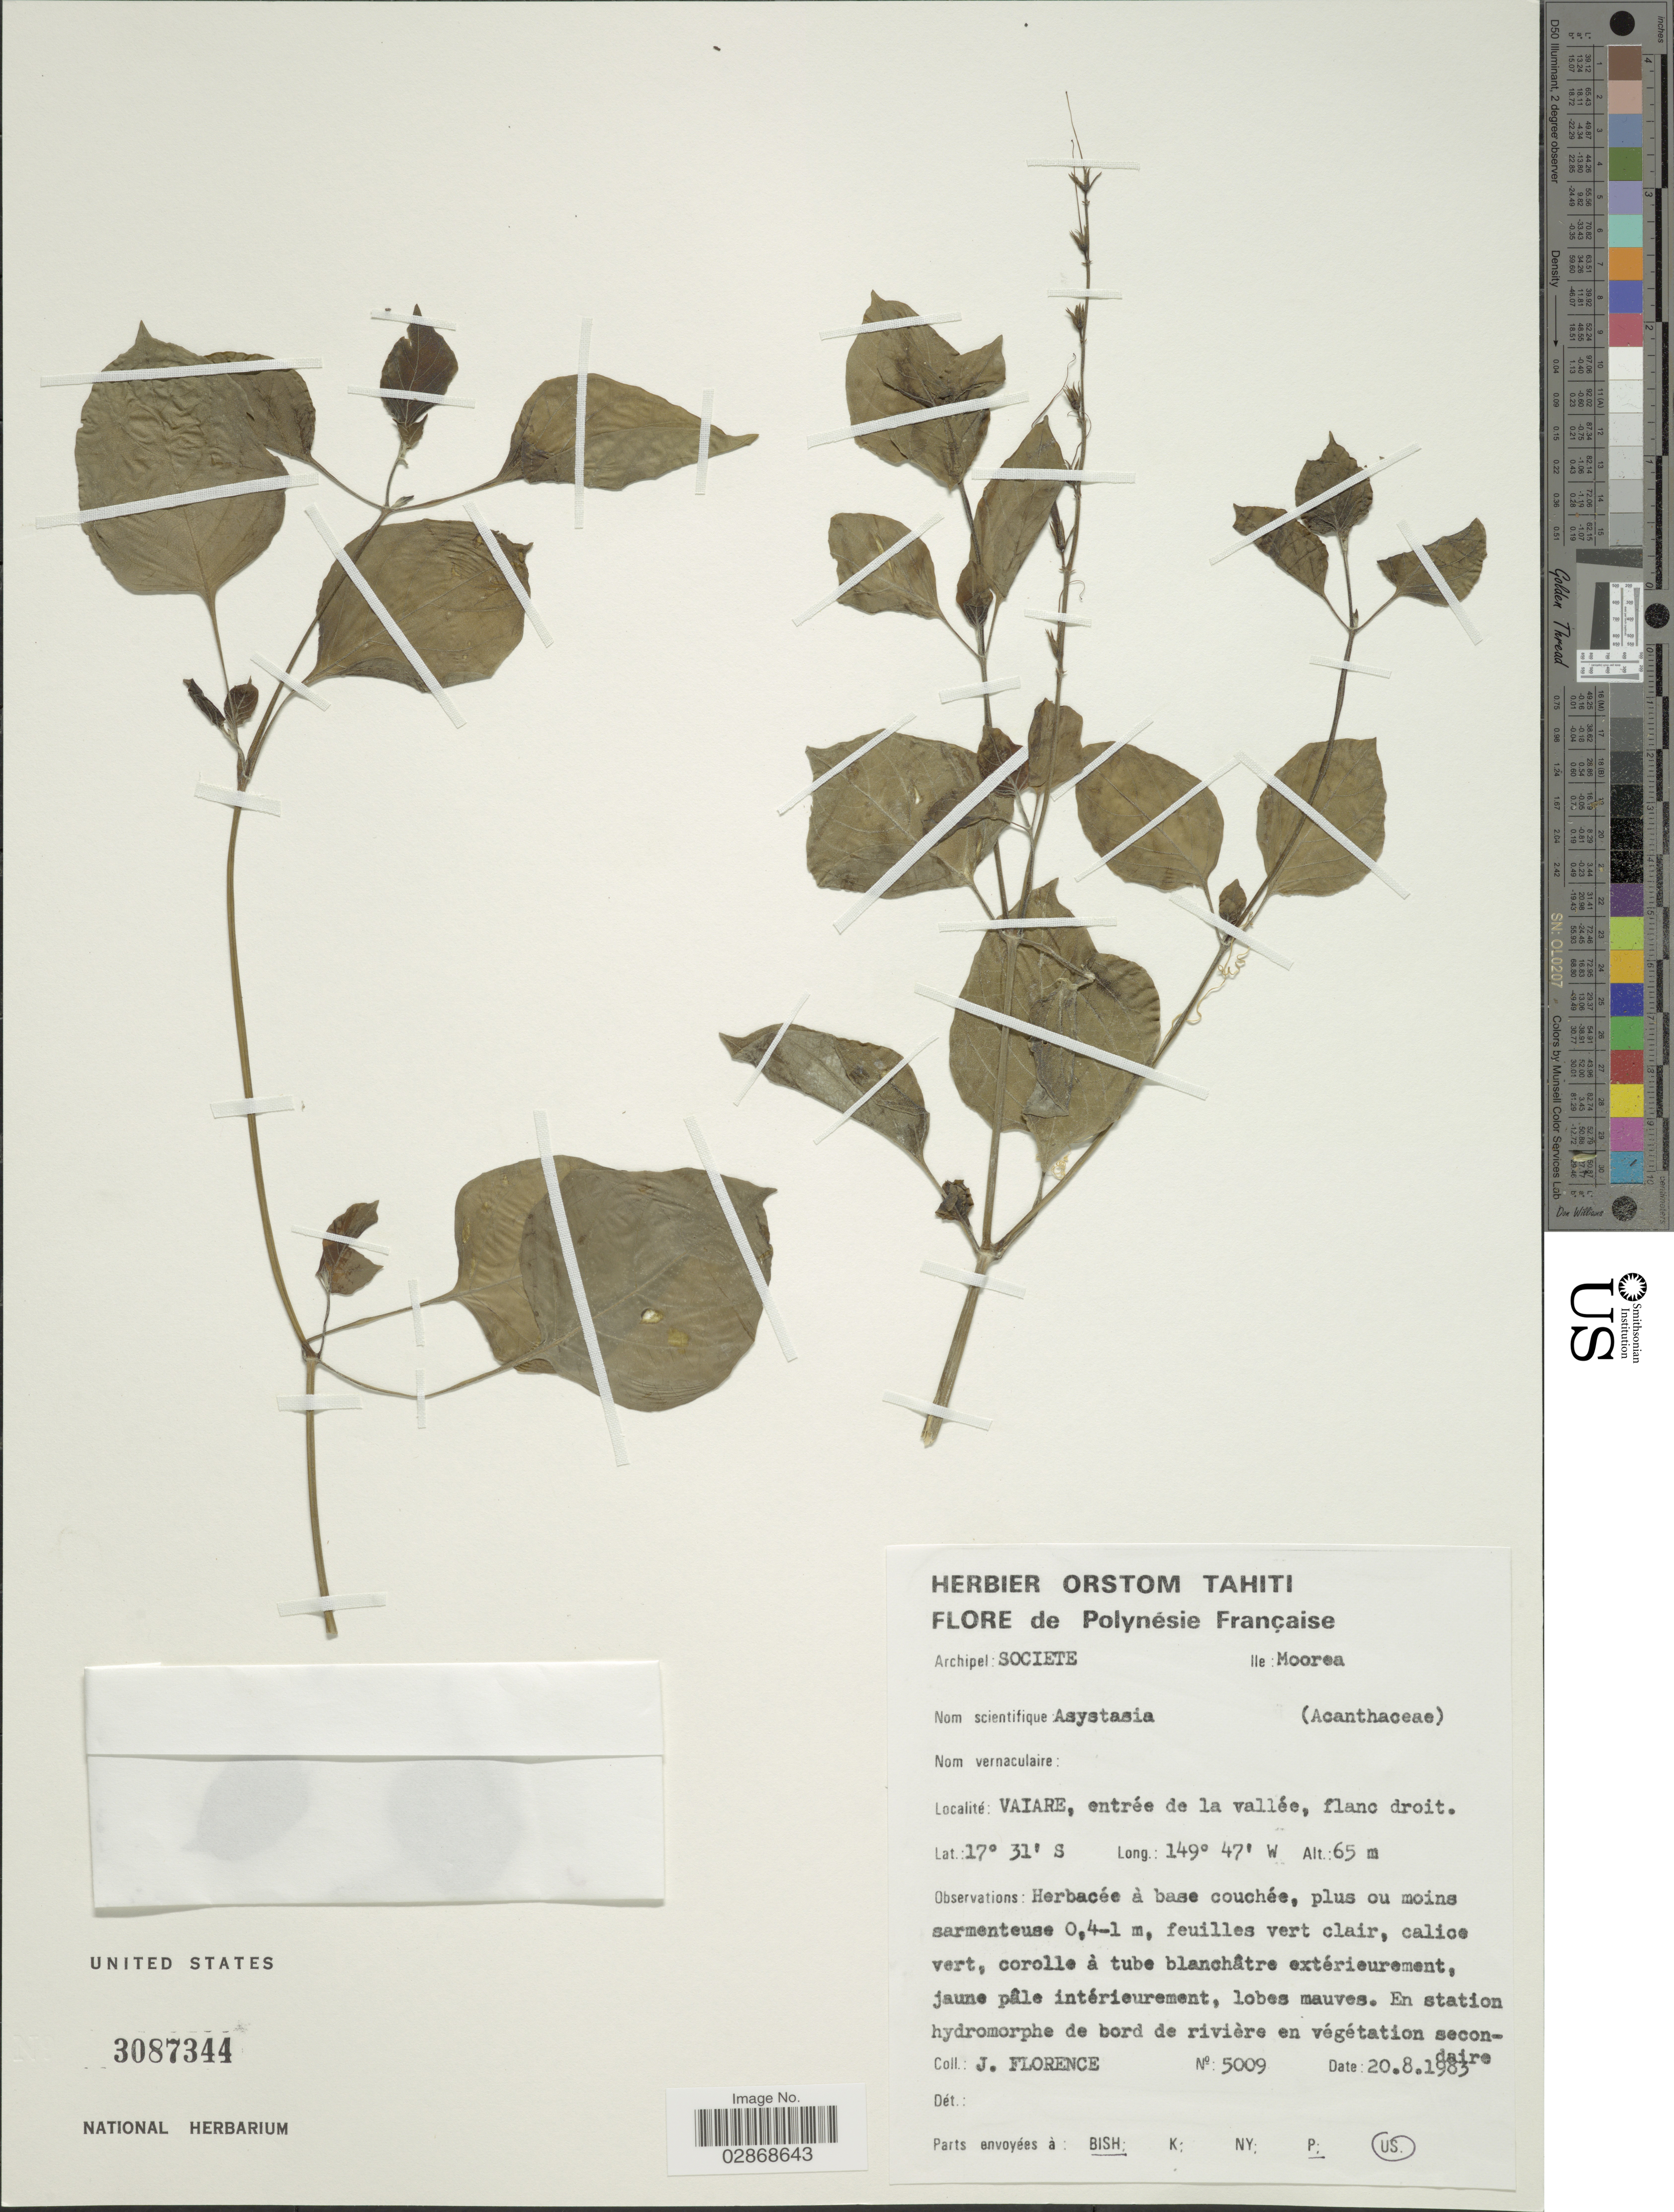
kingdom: Plantae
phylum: Tracheophyta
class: Magnoliopsida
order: Lamiales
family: Acanthaceae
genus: Asystasia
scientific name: Asystasia gangetica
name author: (L.) T. Anderson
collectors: J. Florence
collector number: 5009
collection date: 1983-08-20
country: French Polynesia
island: Moorea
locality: Polynésie Française. Archipel: SOCIETE. Ile: Moorea. Vaiare, entrée de la vallée.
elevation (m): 65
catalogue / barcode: US 3087344